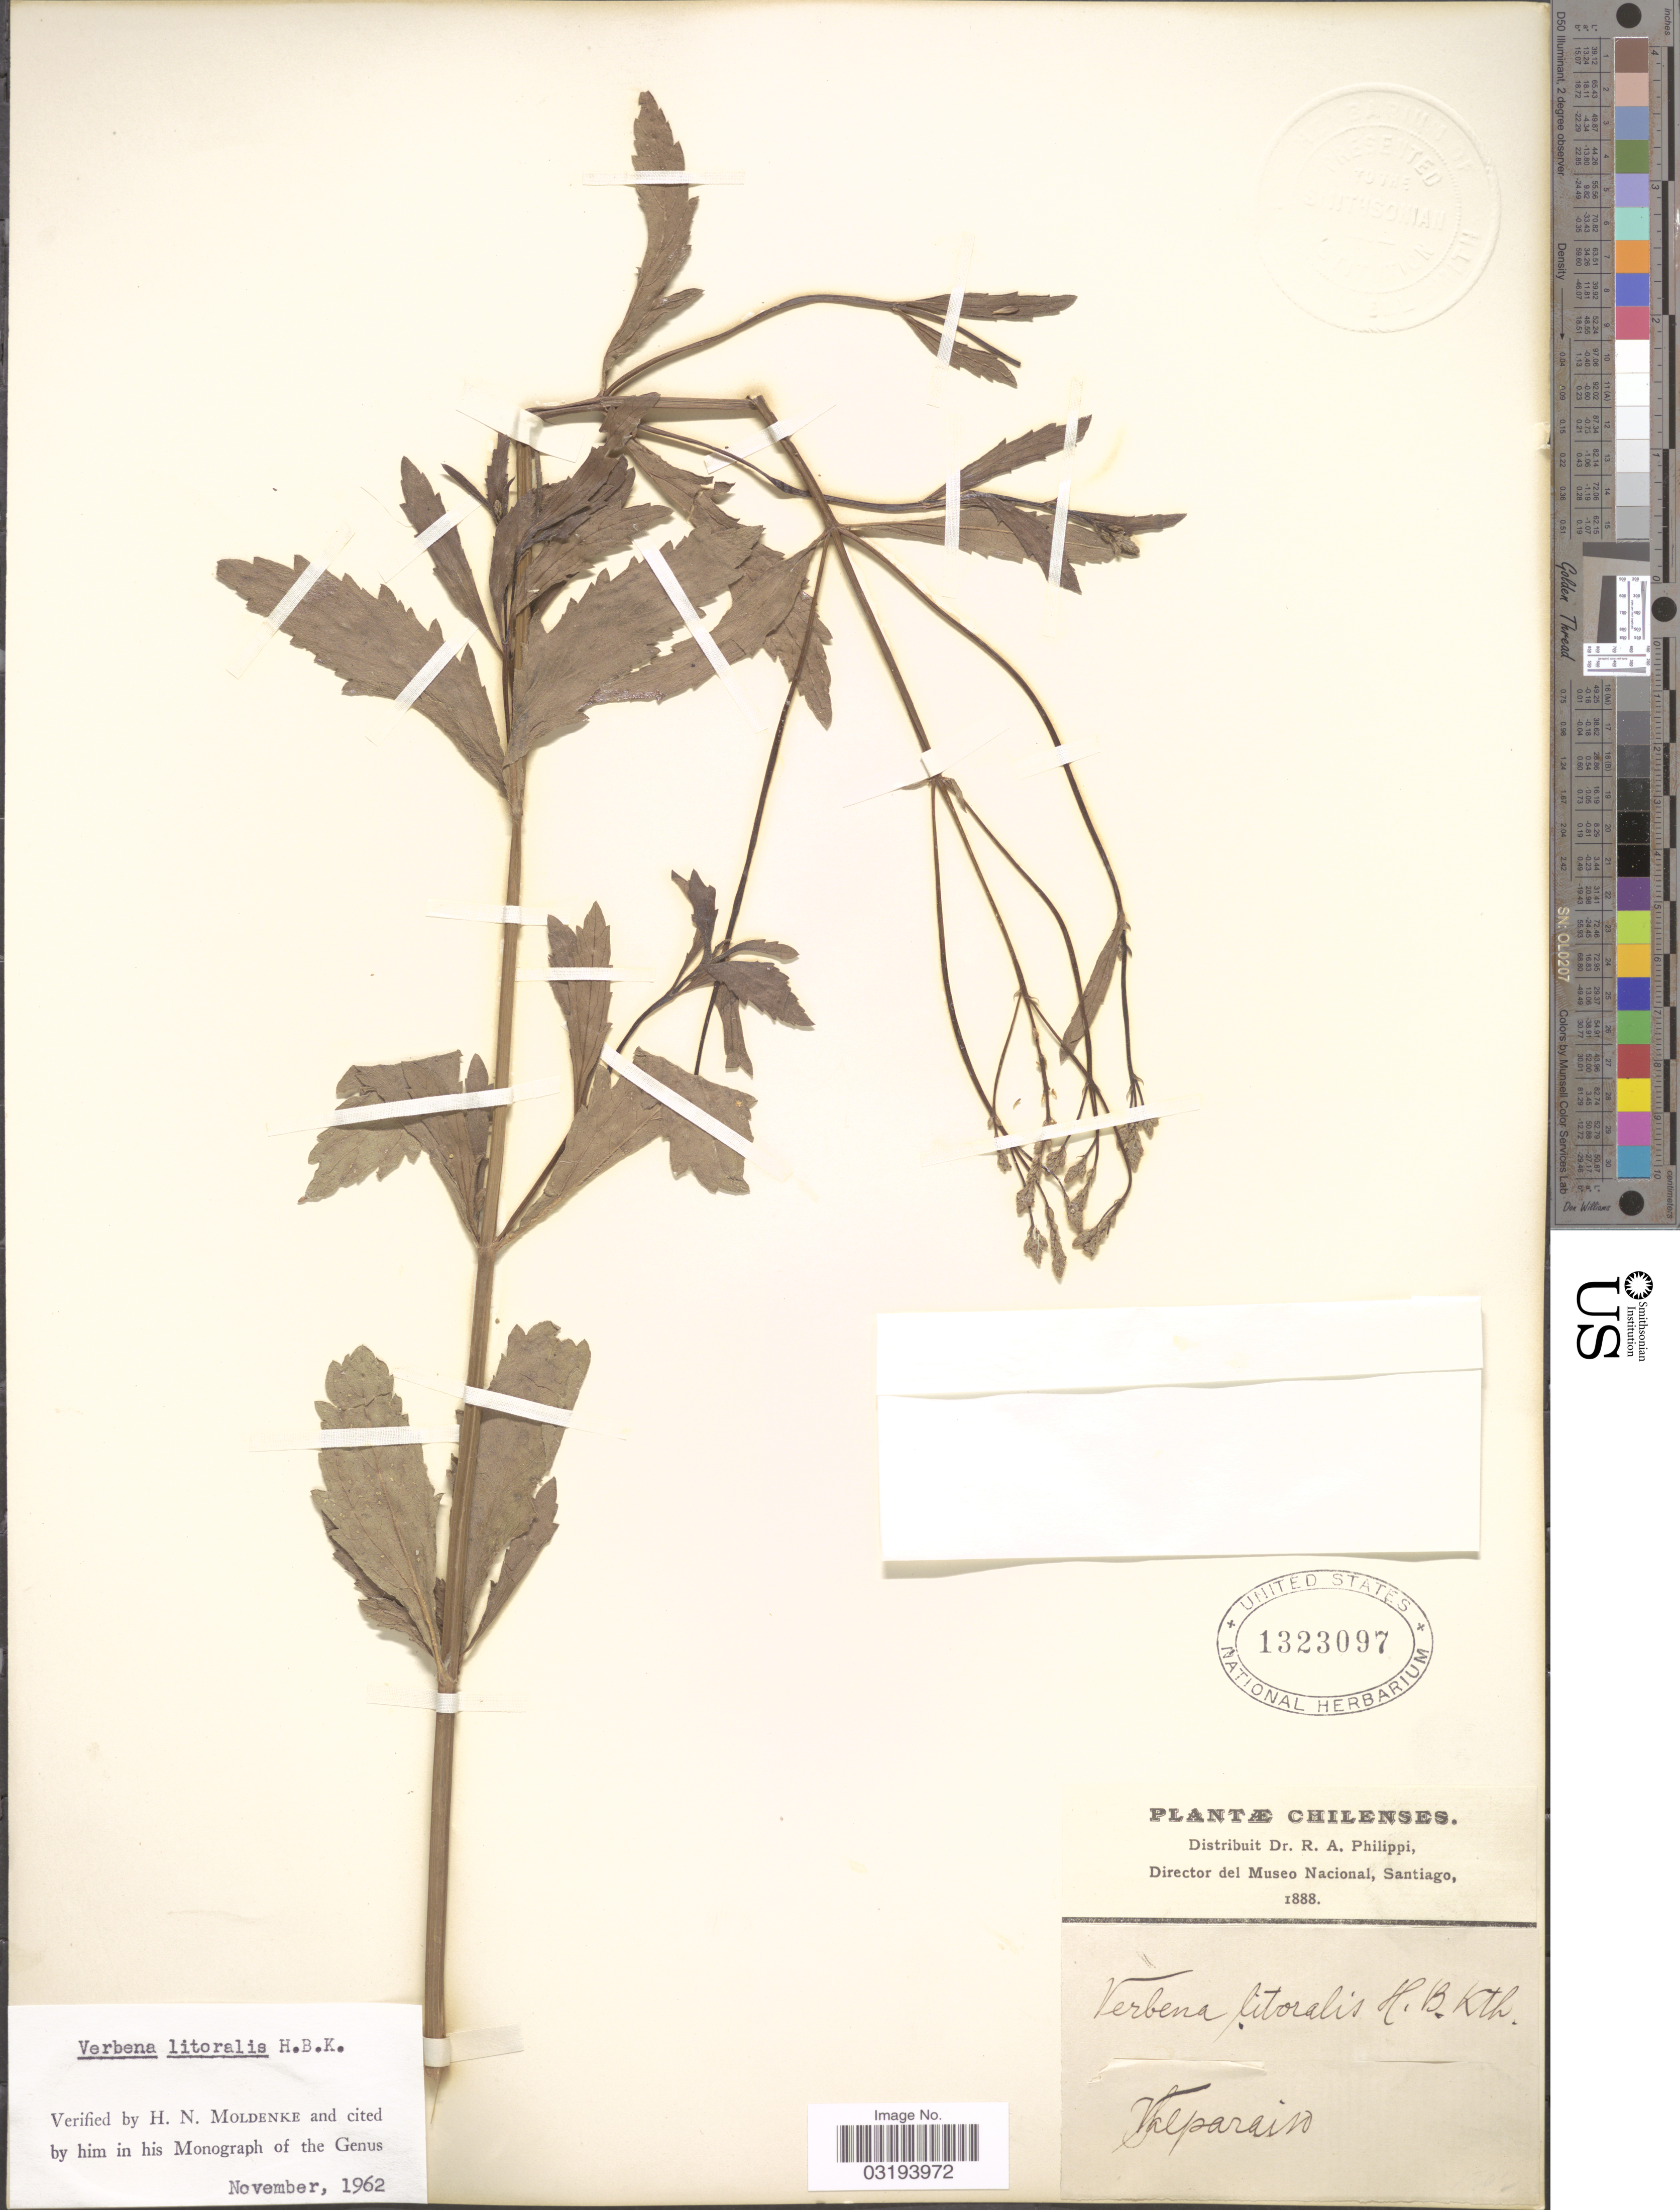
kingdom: Plantae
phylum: Tracheophyta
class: Magnoliopsida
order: Lamiales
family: Verbenaceae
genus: Verbena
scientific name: Verbena litoralis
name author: Kunth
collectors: ex. herb. R.A. Philippi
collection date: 1888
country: Chile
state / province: Valparaíso (V)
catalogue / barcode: US 1323097